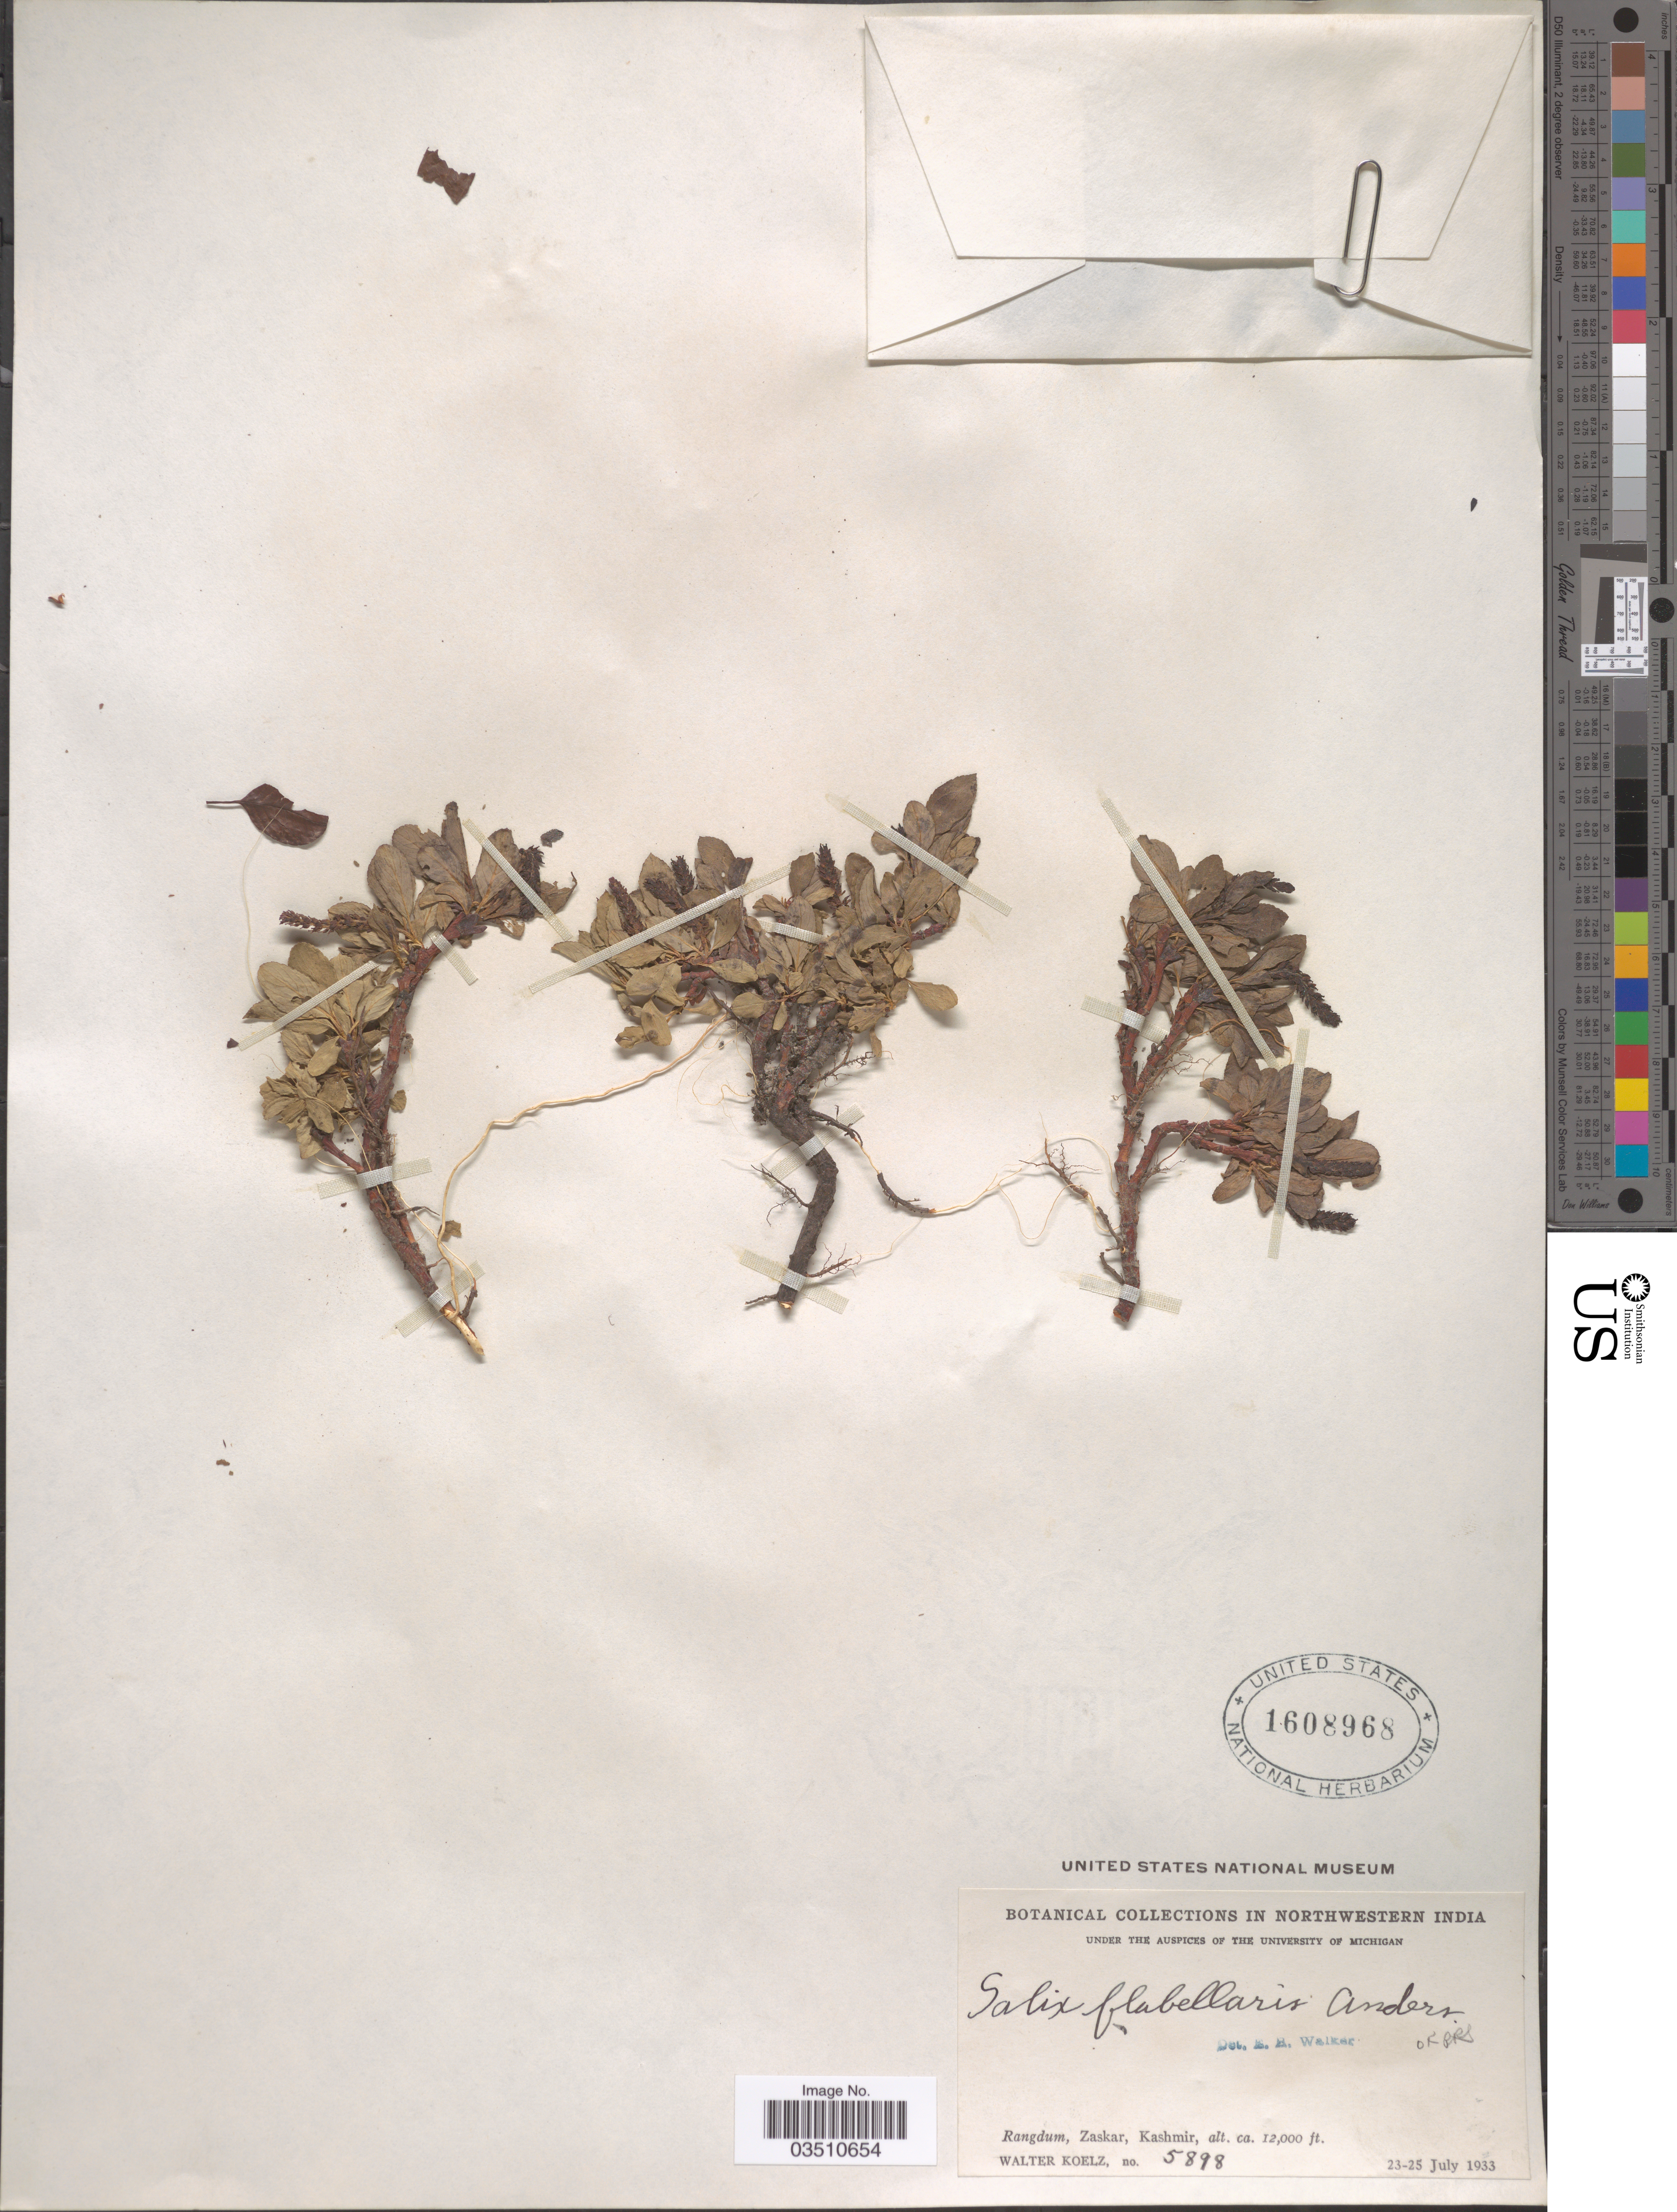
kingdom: Plantae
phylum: Tracheophyta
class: Magnoliopsida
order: Malpighiales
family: Salicaceae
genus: Salix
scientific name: Salix flabellaris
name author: Andersson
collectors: W. N. Koelz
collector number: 5898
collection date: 1933-07-23/1933-07-25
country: India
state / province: Jammu and Kashmir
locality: Northwestern India. Rangdum, Zaskar, Kashmir.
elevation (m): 3658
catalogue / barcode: US 1608968